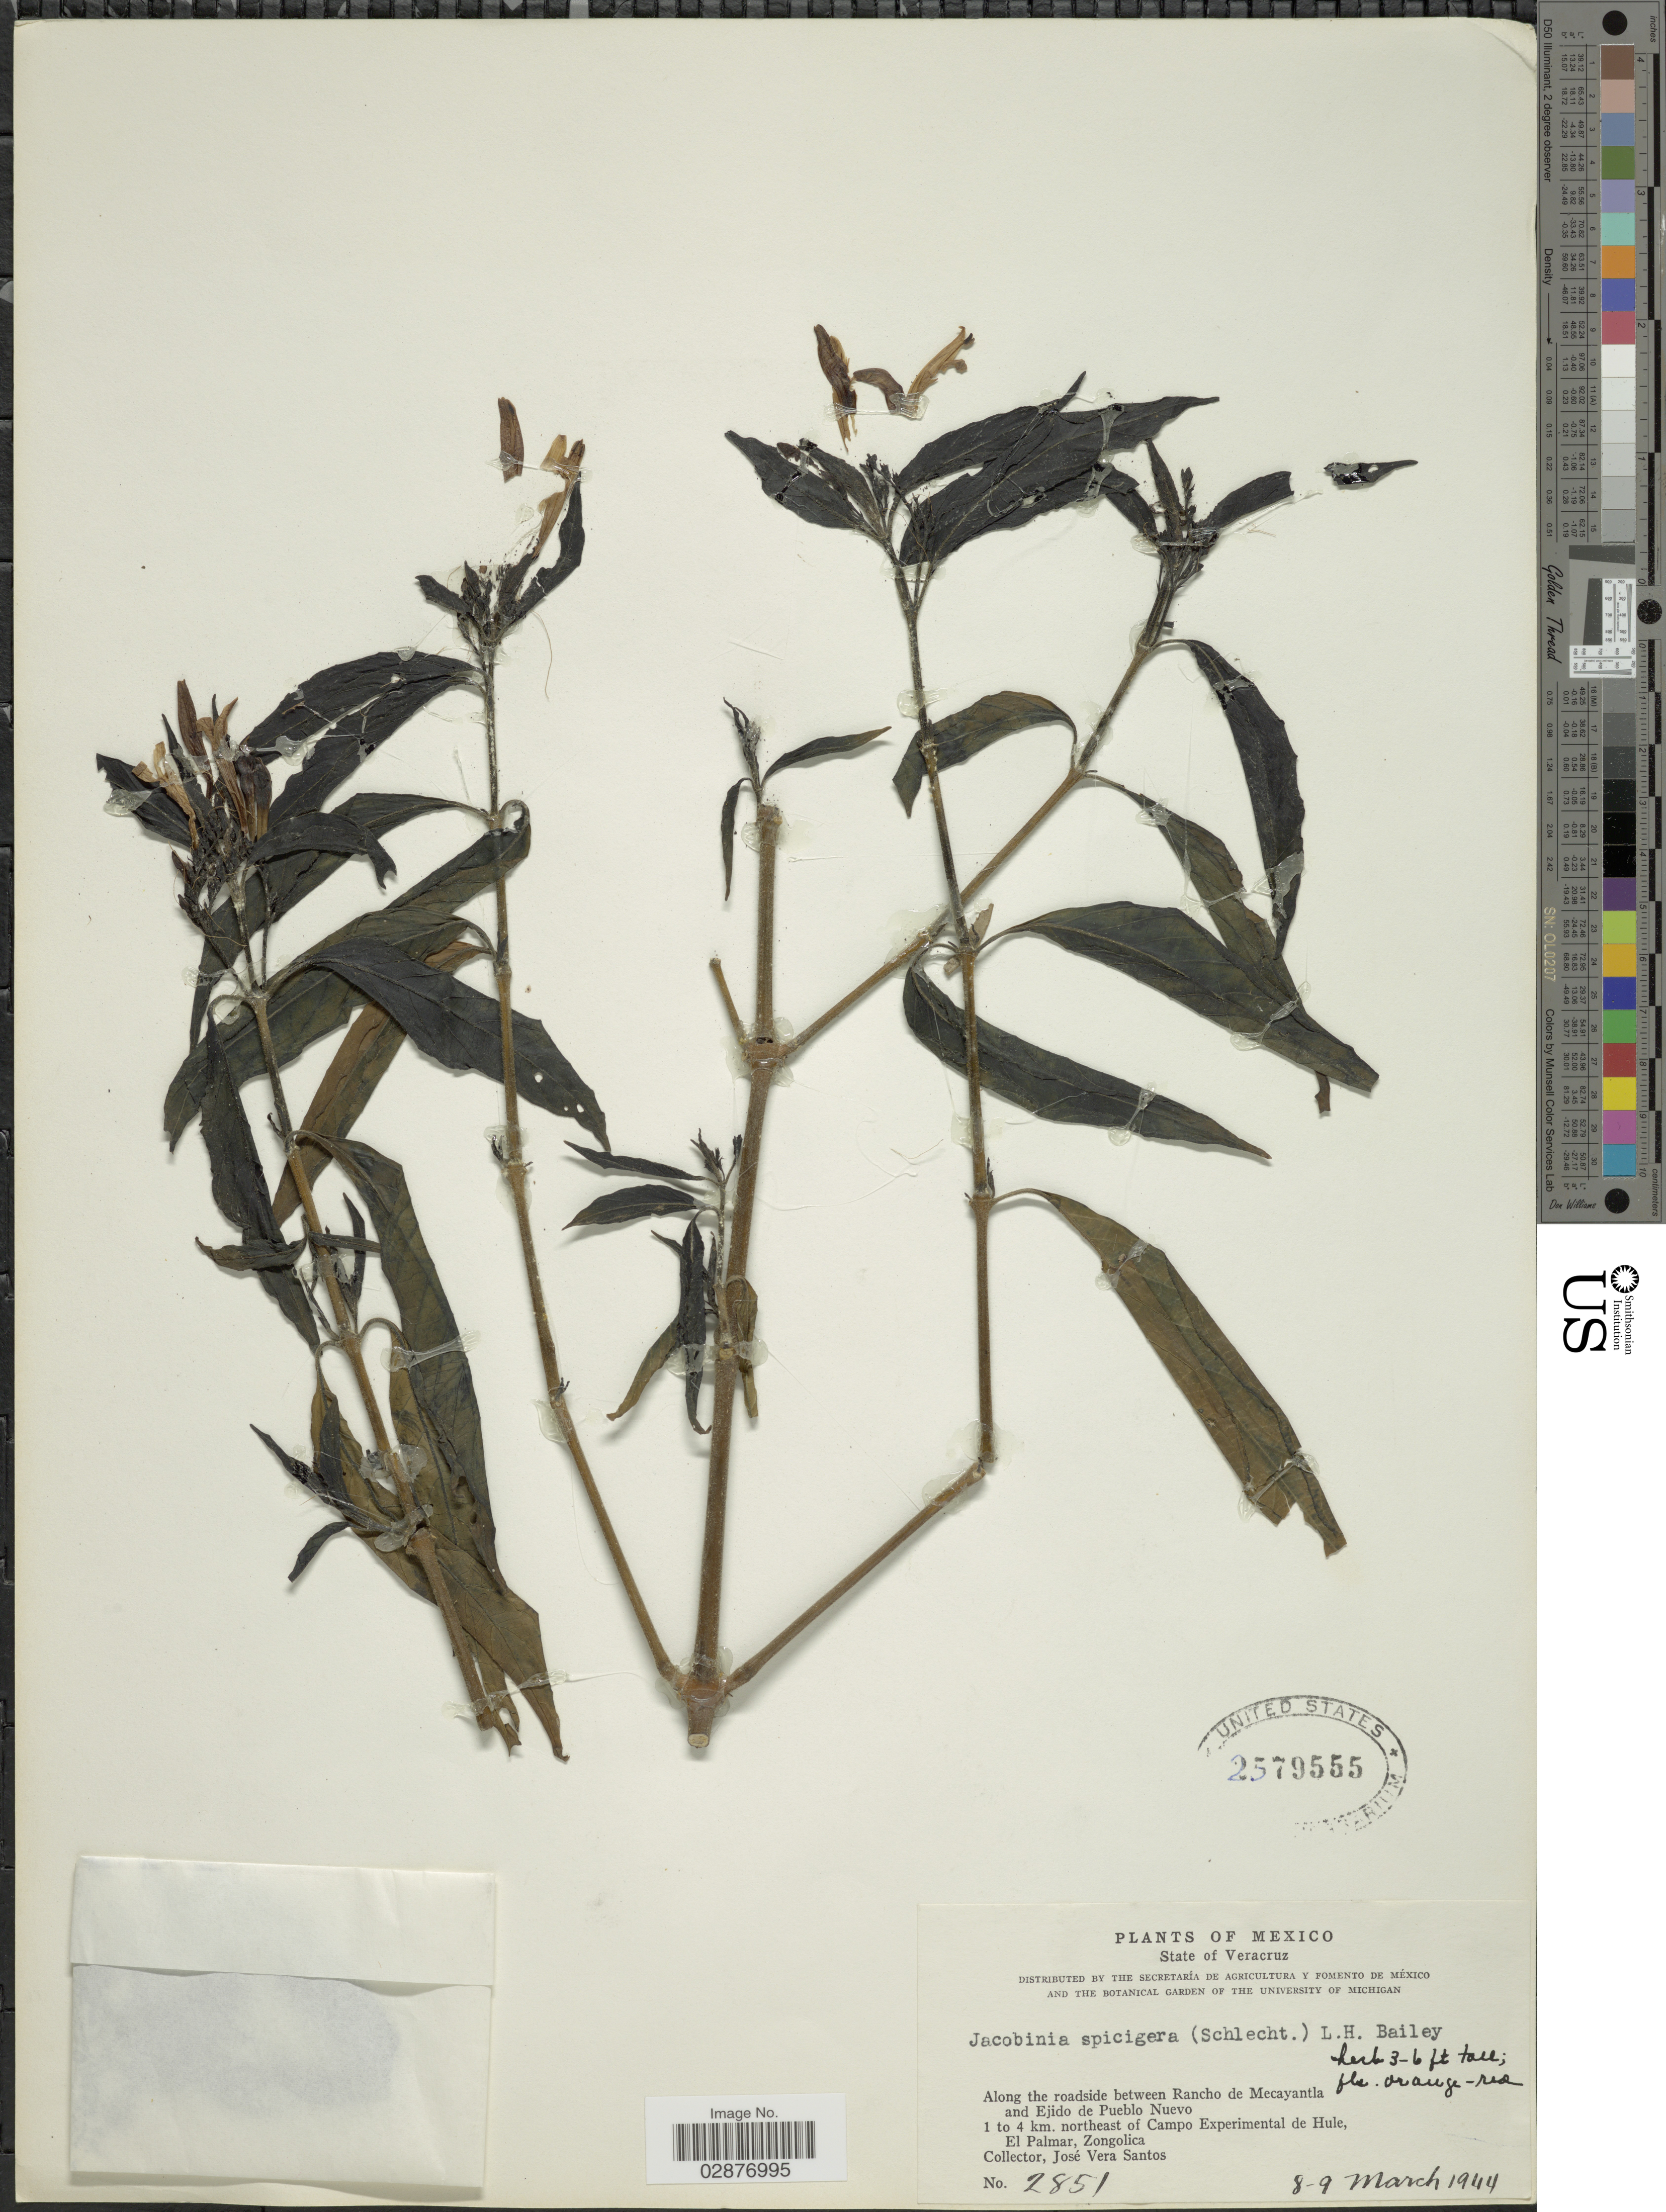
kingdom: Plantae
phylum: Tracheophyta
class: Magnoliopsida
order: Lamiales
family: Acanthaceae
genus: Justicia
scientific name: Justicia spicigera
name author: Schltdl.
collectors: J. V. Santos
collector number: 2851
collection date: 1944-03-08/1944-03-09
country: Mexico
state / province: Veracruz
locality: State of Veracruz. Along the roadside between Rancho de Mecayantla and Ejido de Pueblo Nuevo. 1 to 4 km. northeast of Campo Experimental de Hule, El Palmar, Zongolica.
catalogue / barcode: US 2579555